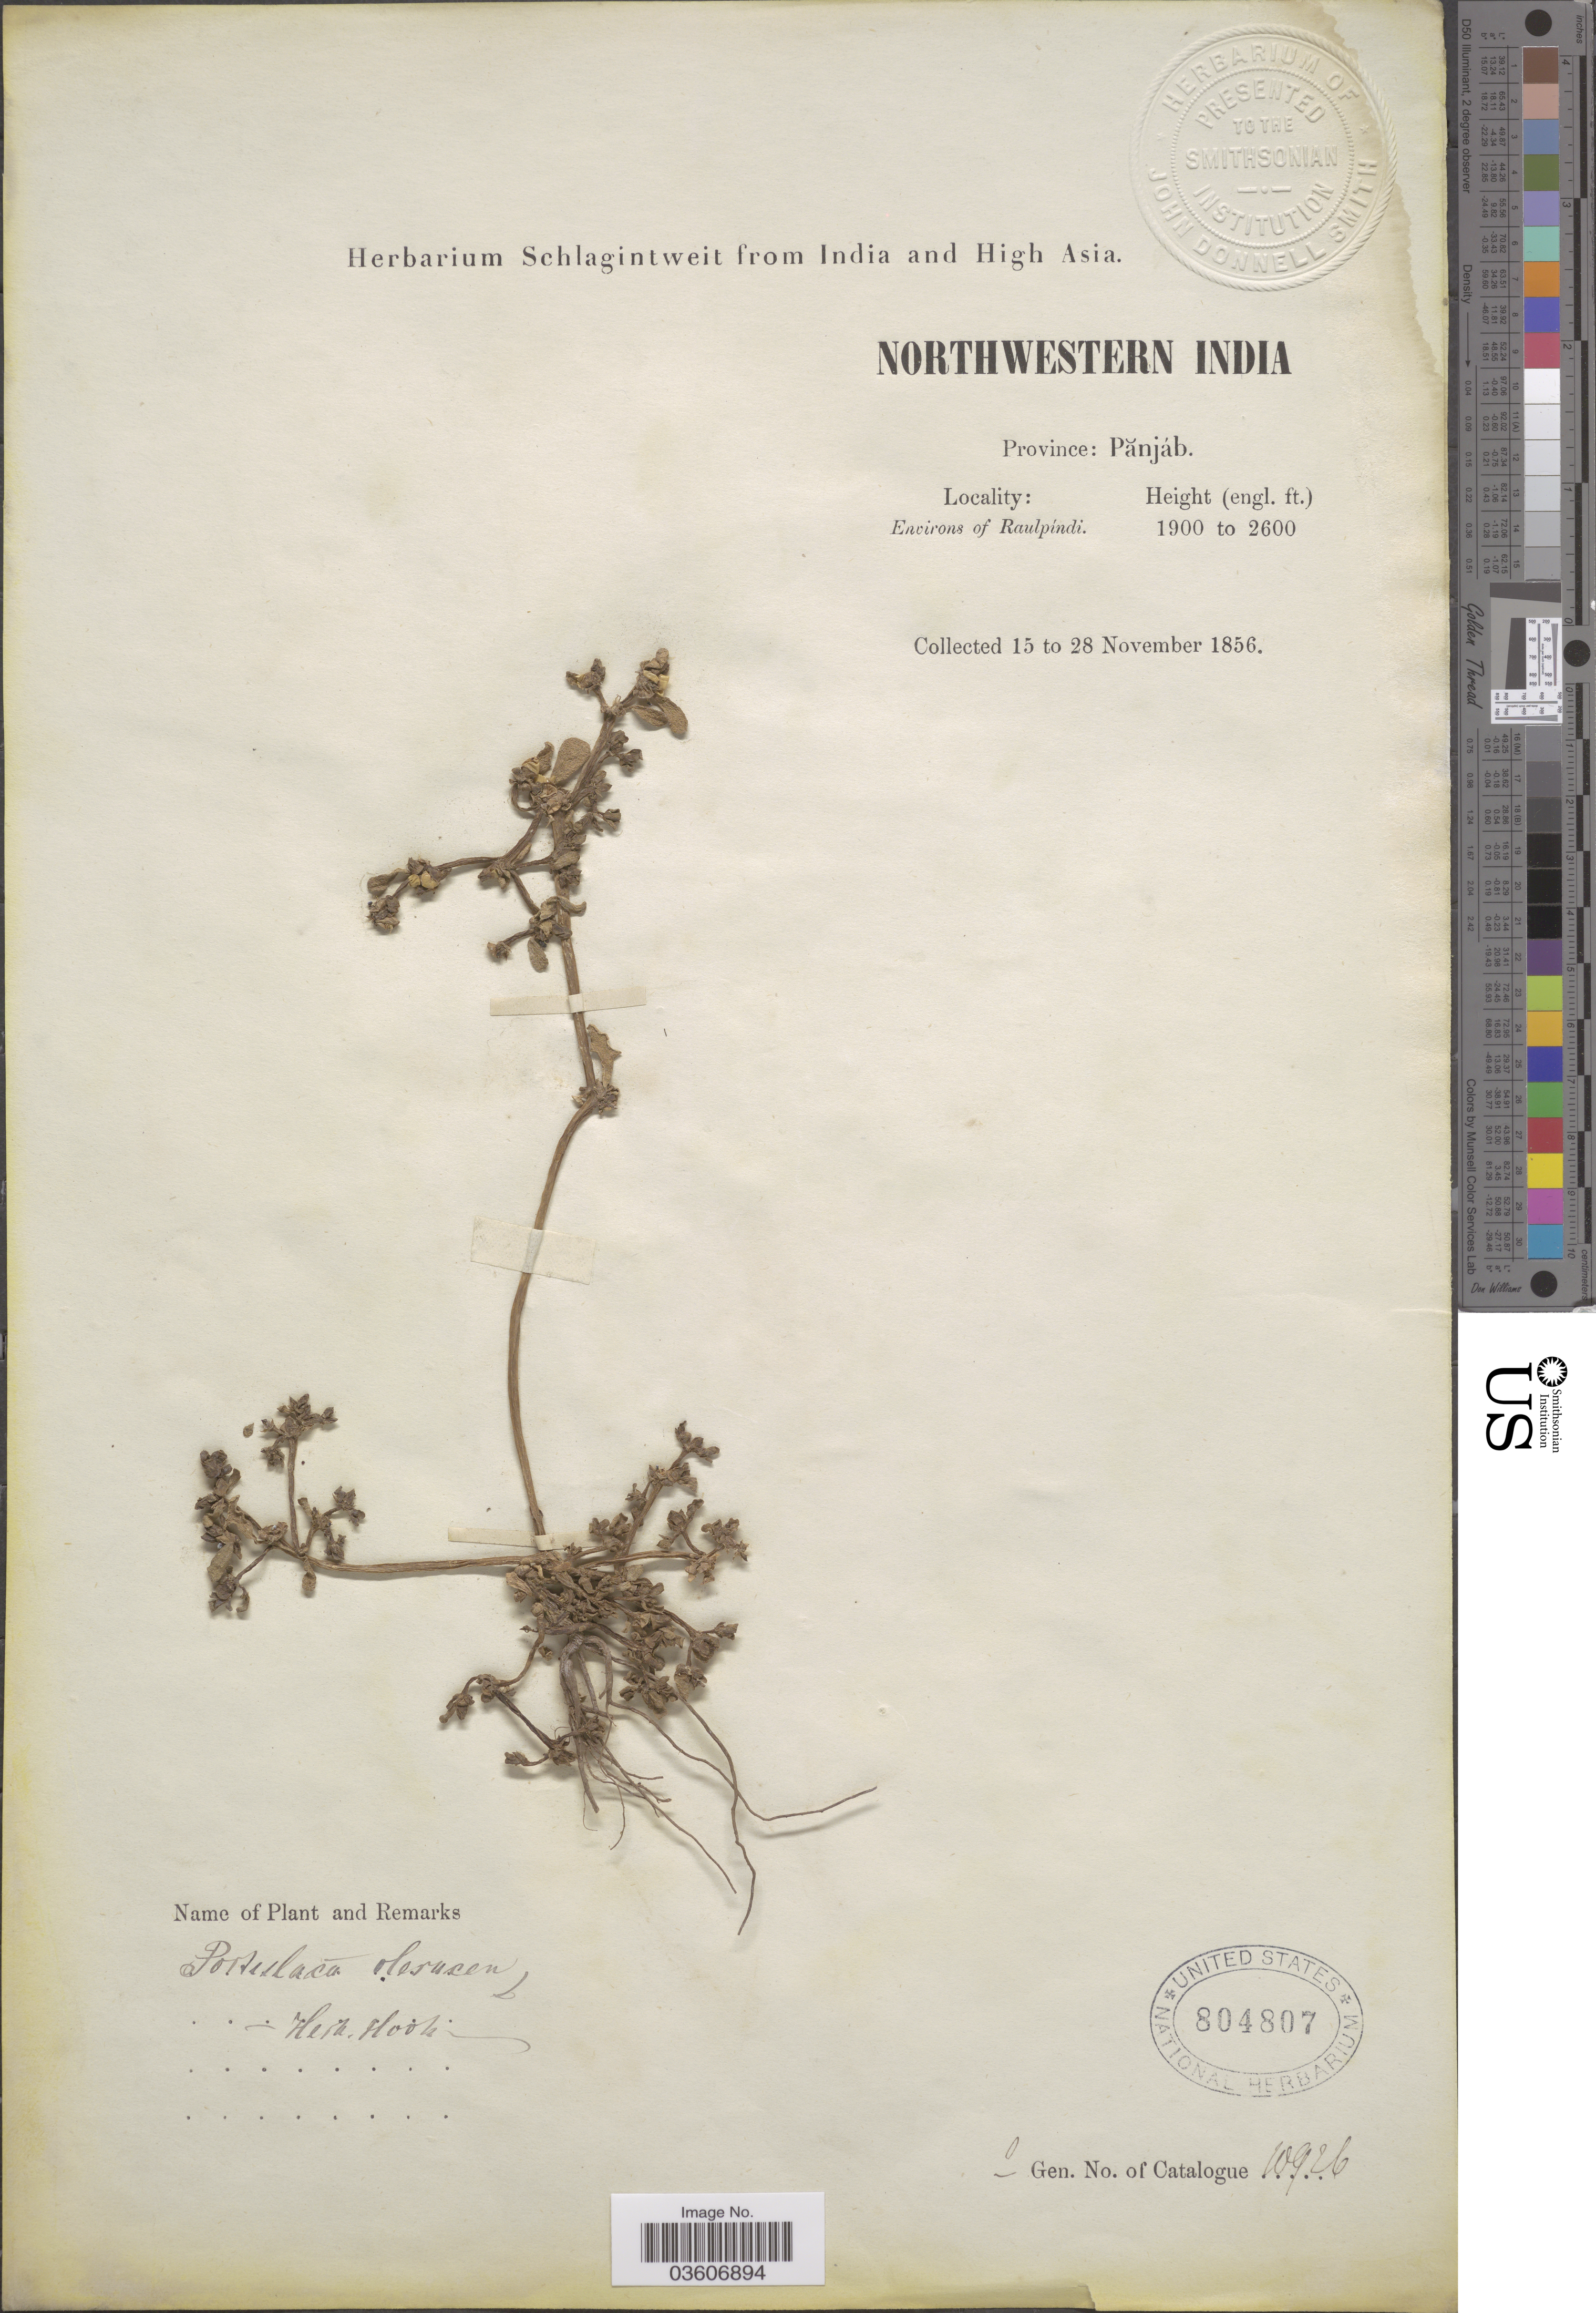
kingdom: Plantae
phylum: Tracheophyta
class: Magnoliopsida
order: Caryophyllales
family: Portulacaceae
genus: Portulaca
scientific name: Portulaca oleracea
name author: L.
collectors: ex herb. Schlagintweit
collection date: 1856-11-15/1856-11-28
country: India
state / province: Punjab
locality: Northwestern India. Province Pănjab. Environs of Raulpíndi.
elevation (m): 579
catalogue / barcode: US 804807